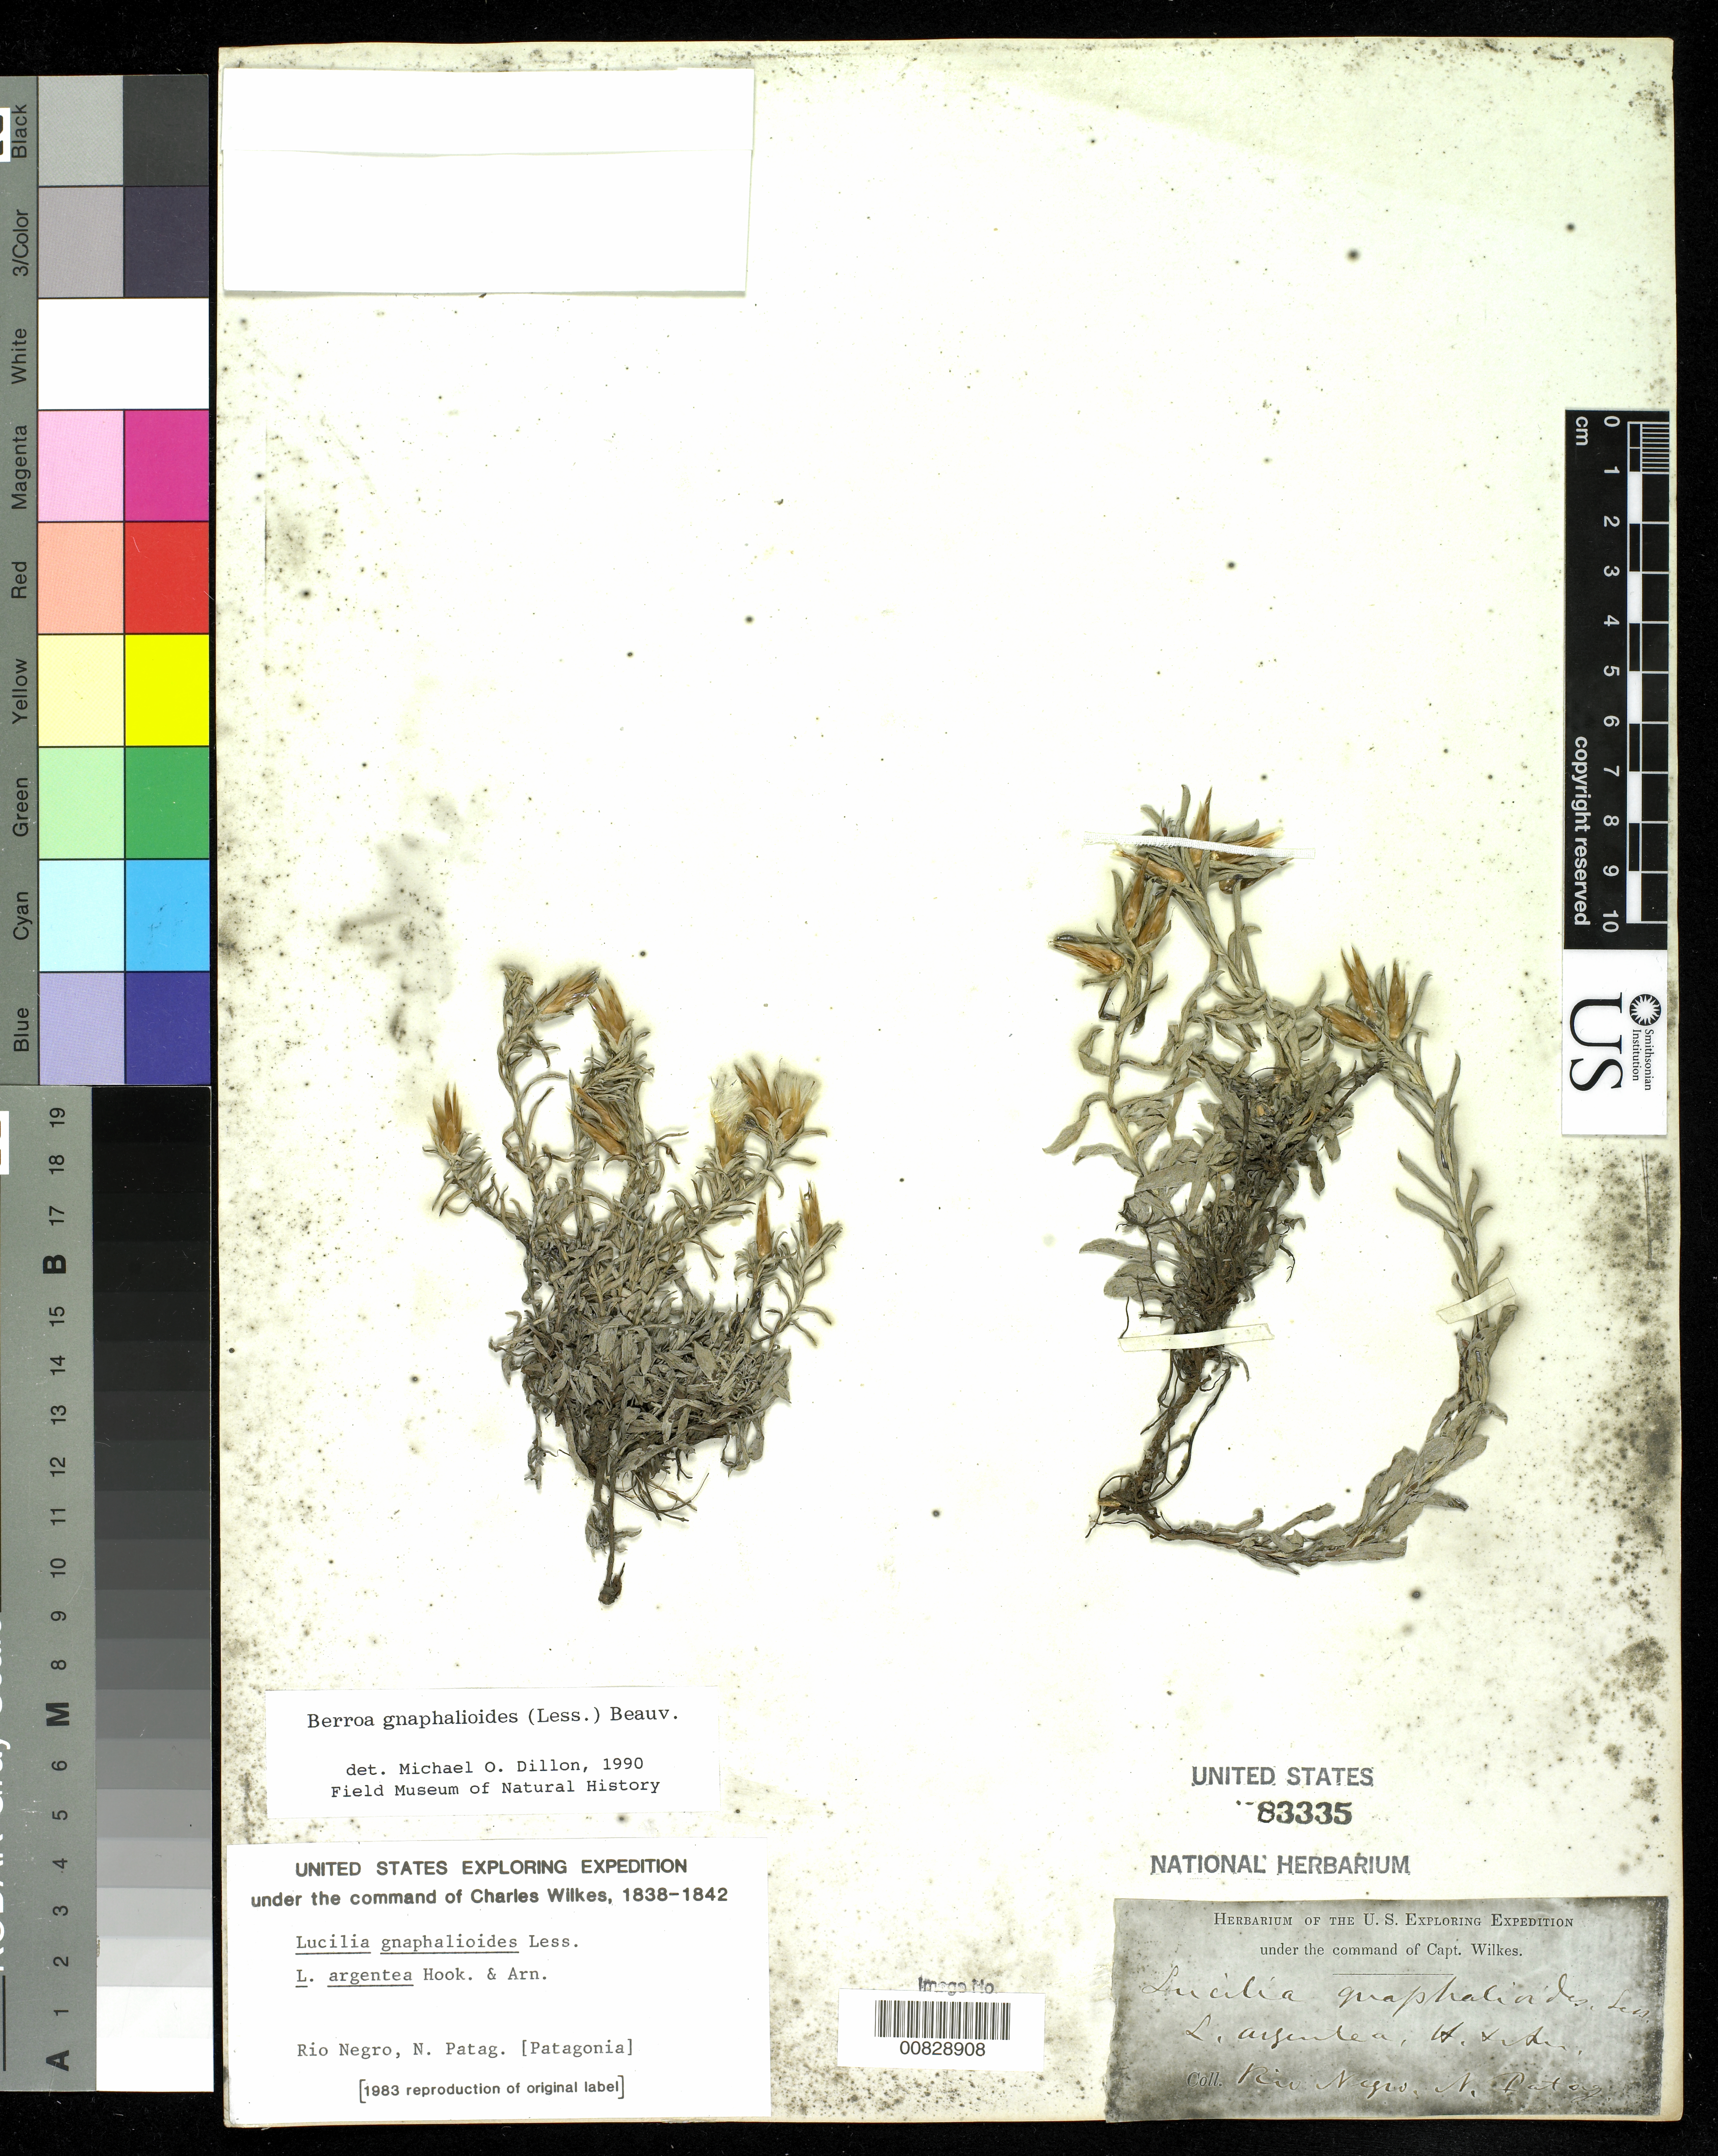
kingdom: Plantae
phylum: Tracheophyta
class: Magnoliopsida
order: Asterales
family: Asteraceae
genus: Berroa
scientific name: Berroa gnaphalioides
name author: (Less.) Beauverd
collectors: Wilkes Explor. Exped.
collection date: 1838/1842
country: Argentina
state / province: Rio Negro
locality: Rio Negro, N. Patag.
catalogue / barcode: US 83335